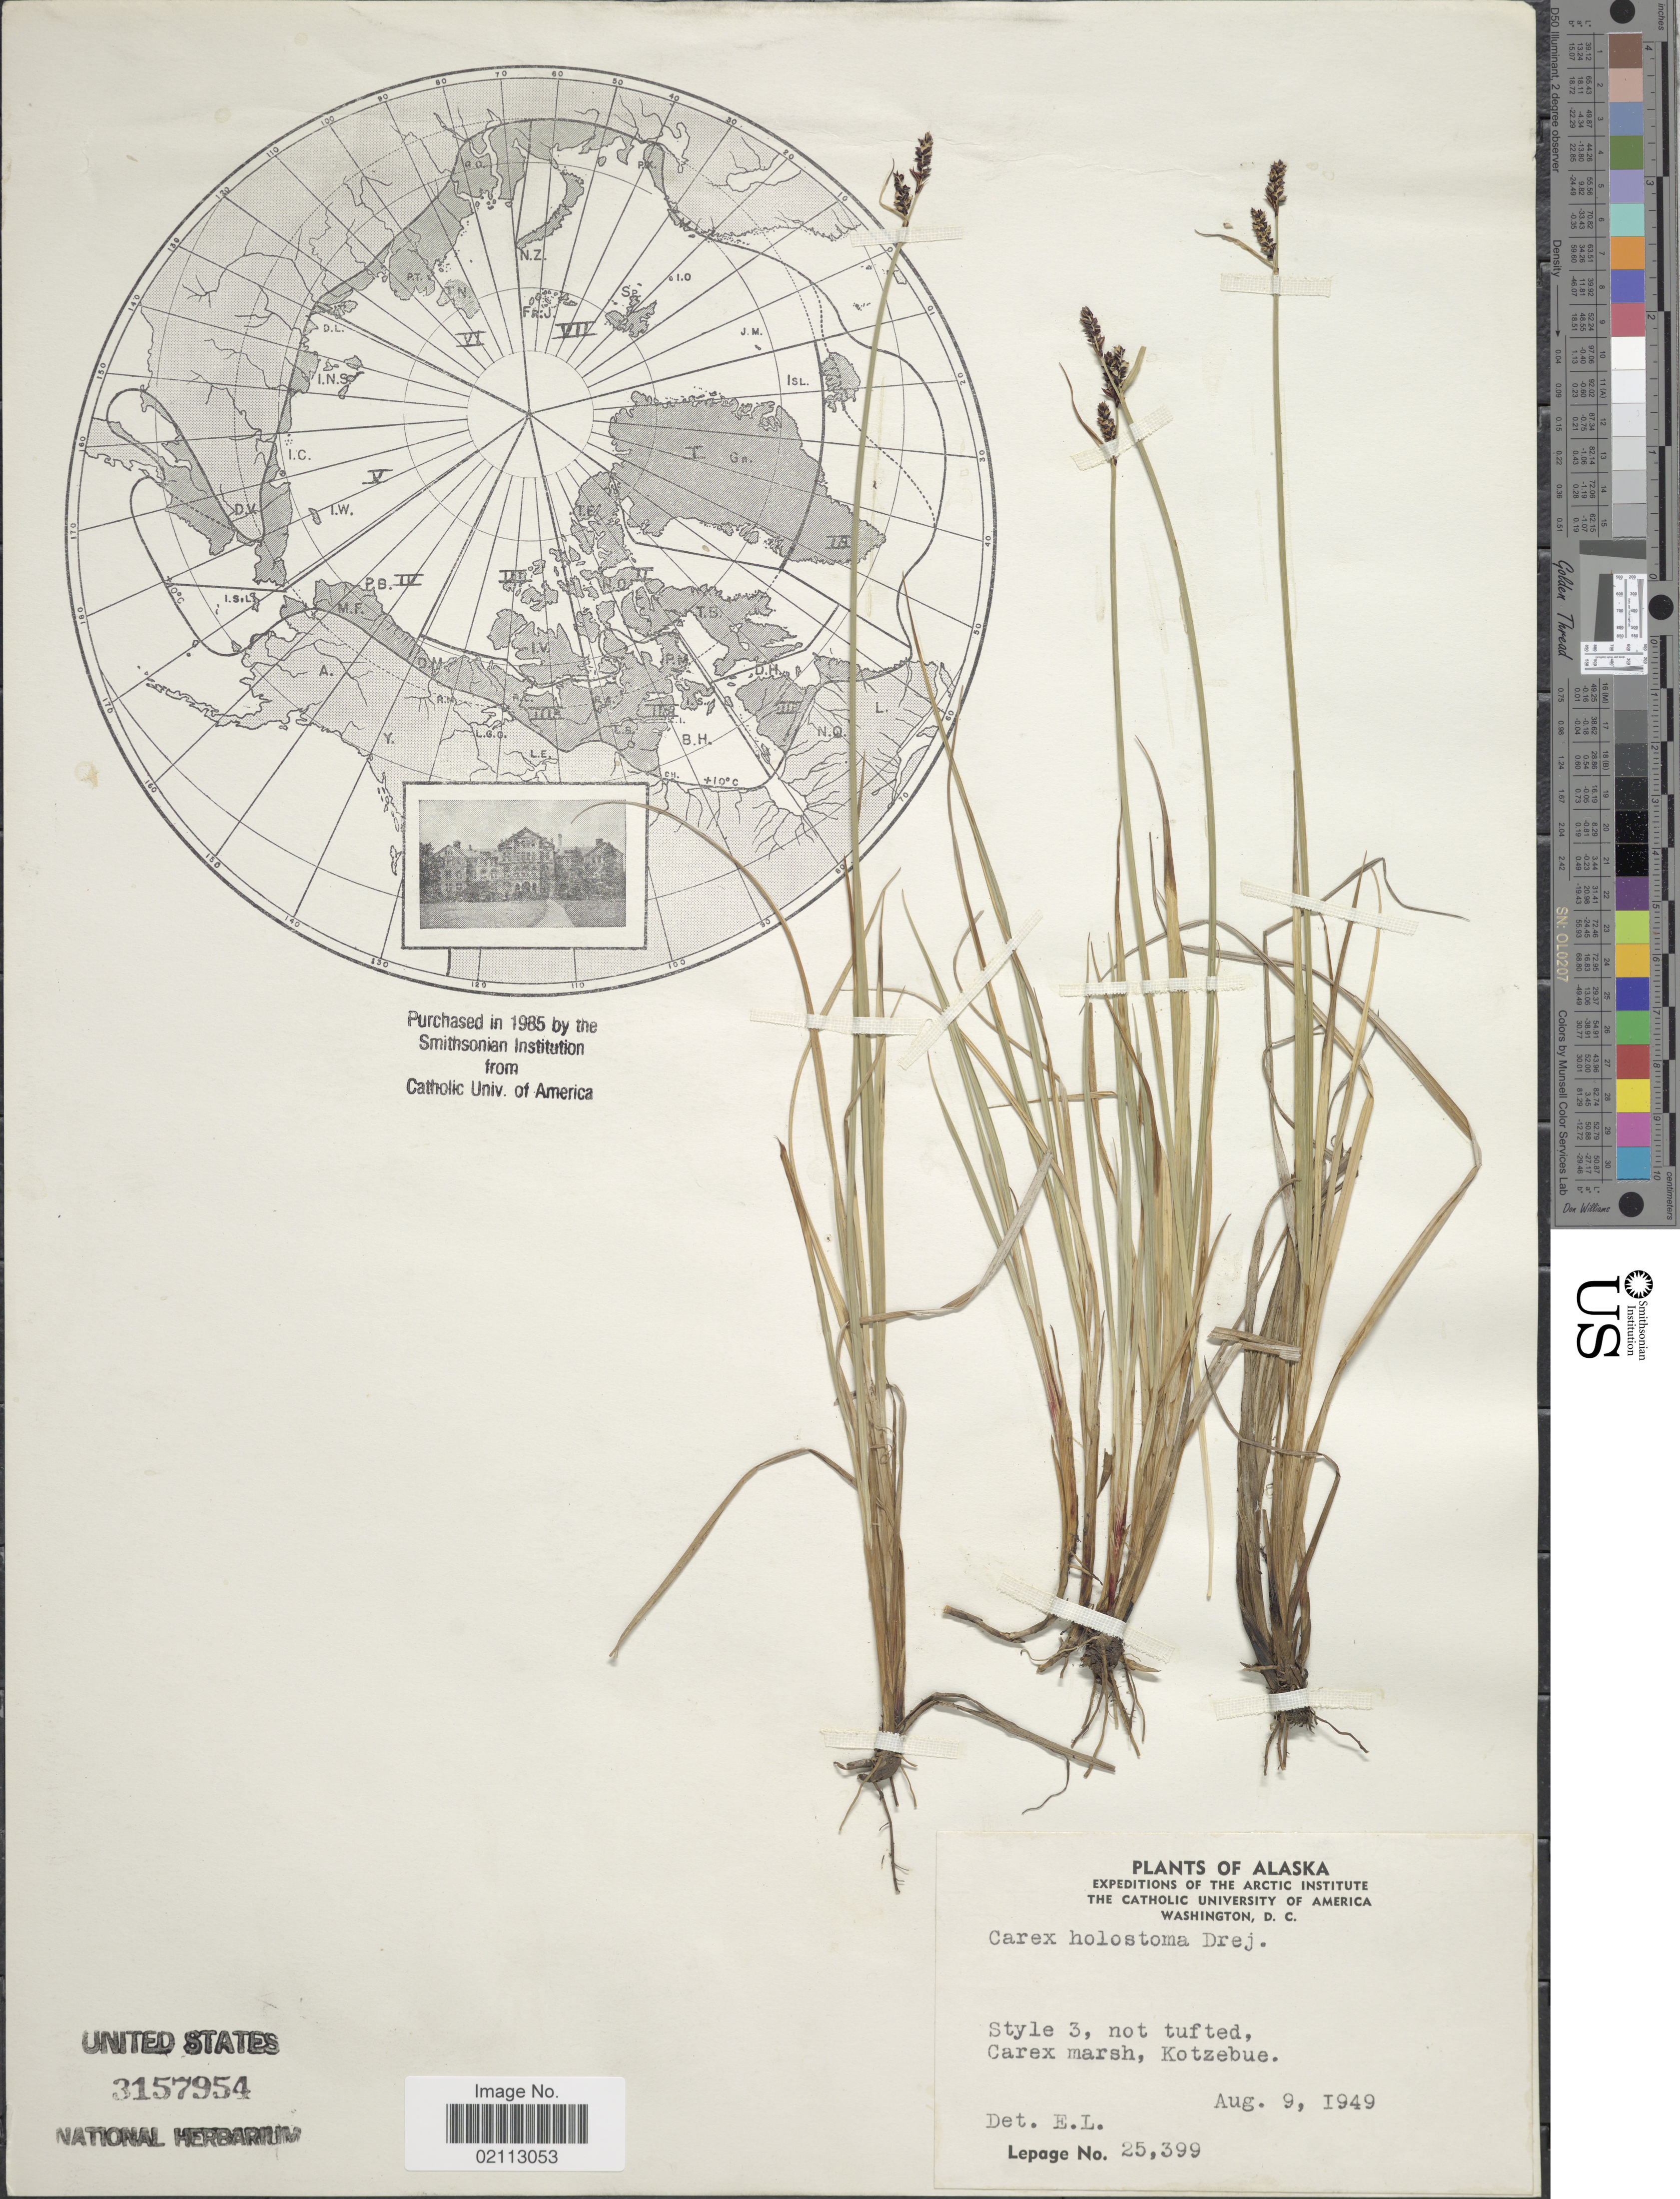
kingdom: Plantae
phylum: Tracheophyta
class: Liliopsida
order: Poales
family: Cyperaceae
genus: Carex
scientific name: Carex holostoma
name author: Drejer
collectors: -. LePage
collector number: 25399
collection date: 1949-08-09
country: United States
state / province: Alaska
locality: Style 3, not tufted, Carex marsh, Kotzebue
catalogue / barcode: US 3157954